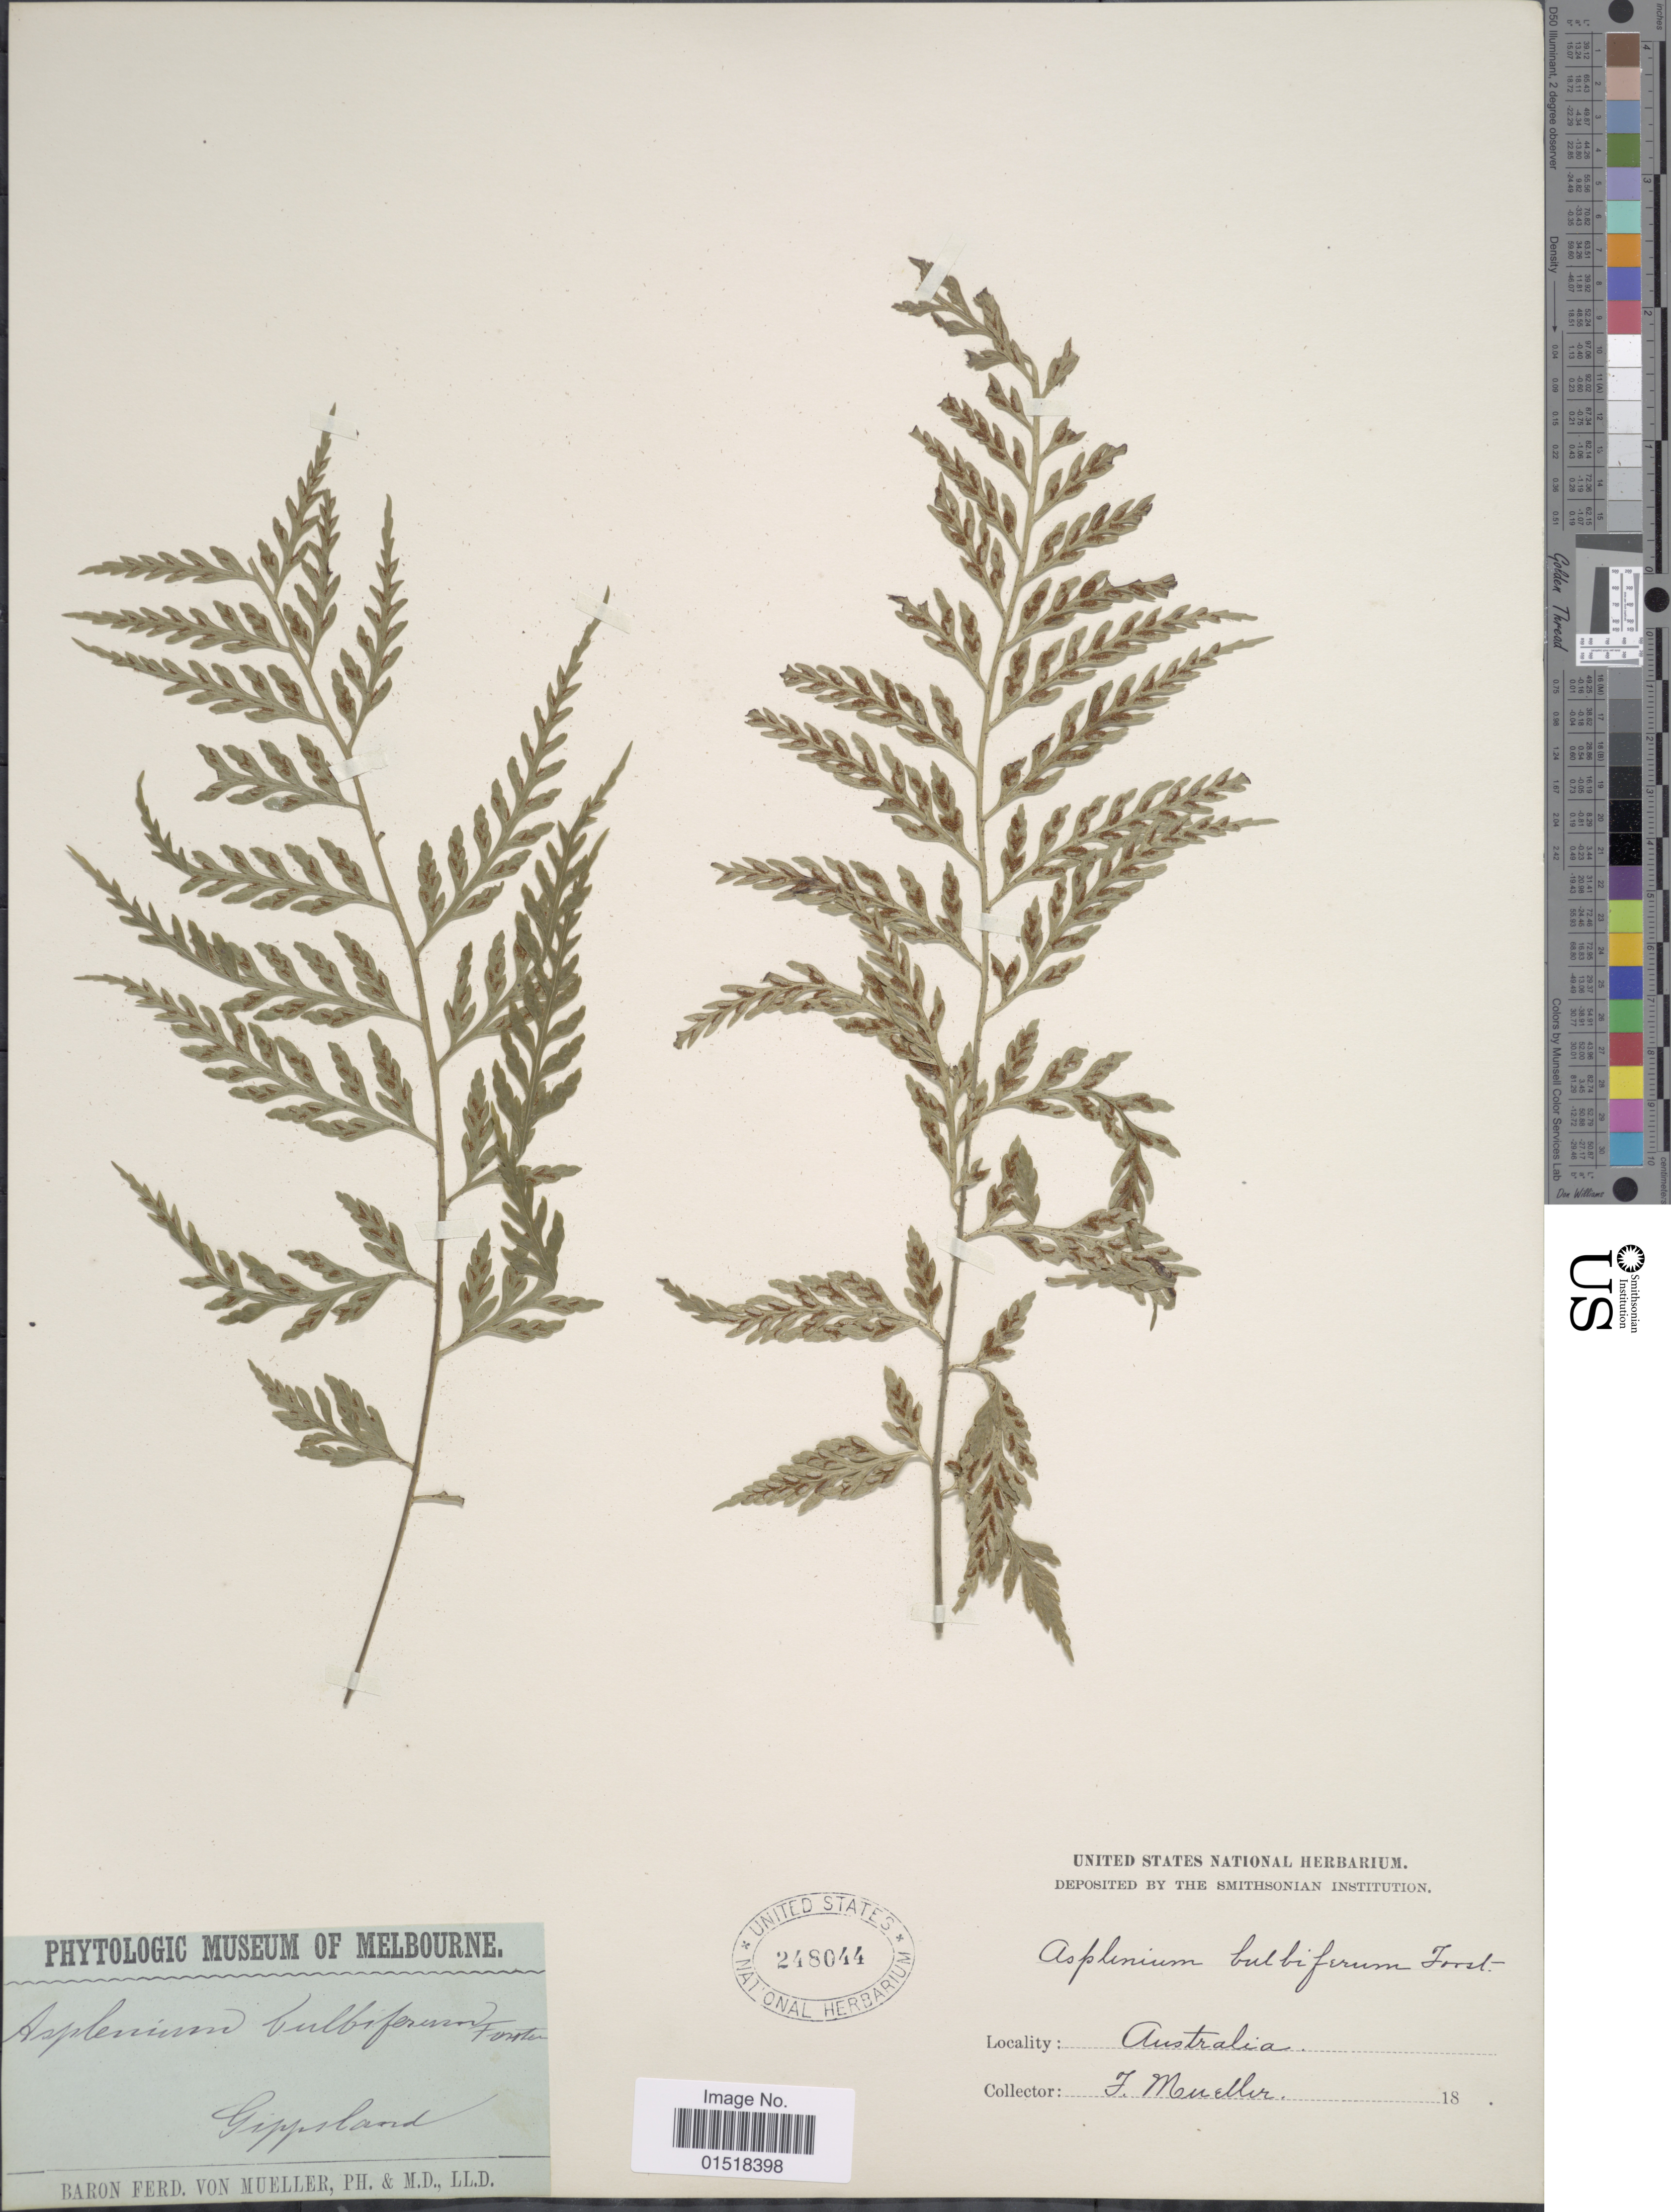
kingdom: Plantae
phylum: Tracheophyta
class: Polypodiopsida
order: Polypodiales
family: Aspleniaceae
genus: Asplenium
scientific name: Asplenium bulbiferum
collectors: F. Mueller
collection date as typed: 18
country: Australia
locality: Gippsland.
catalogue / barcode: US 248044